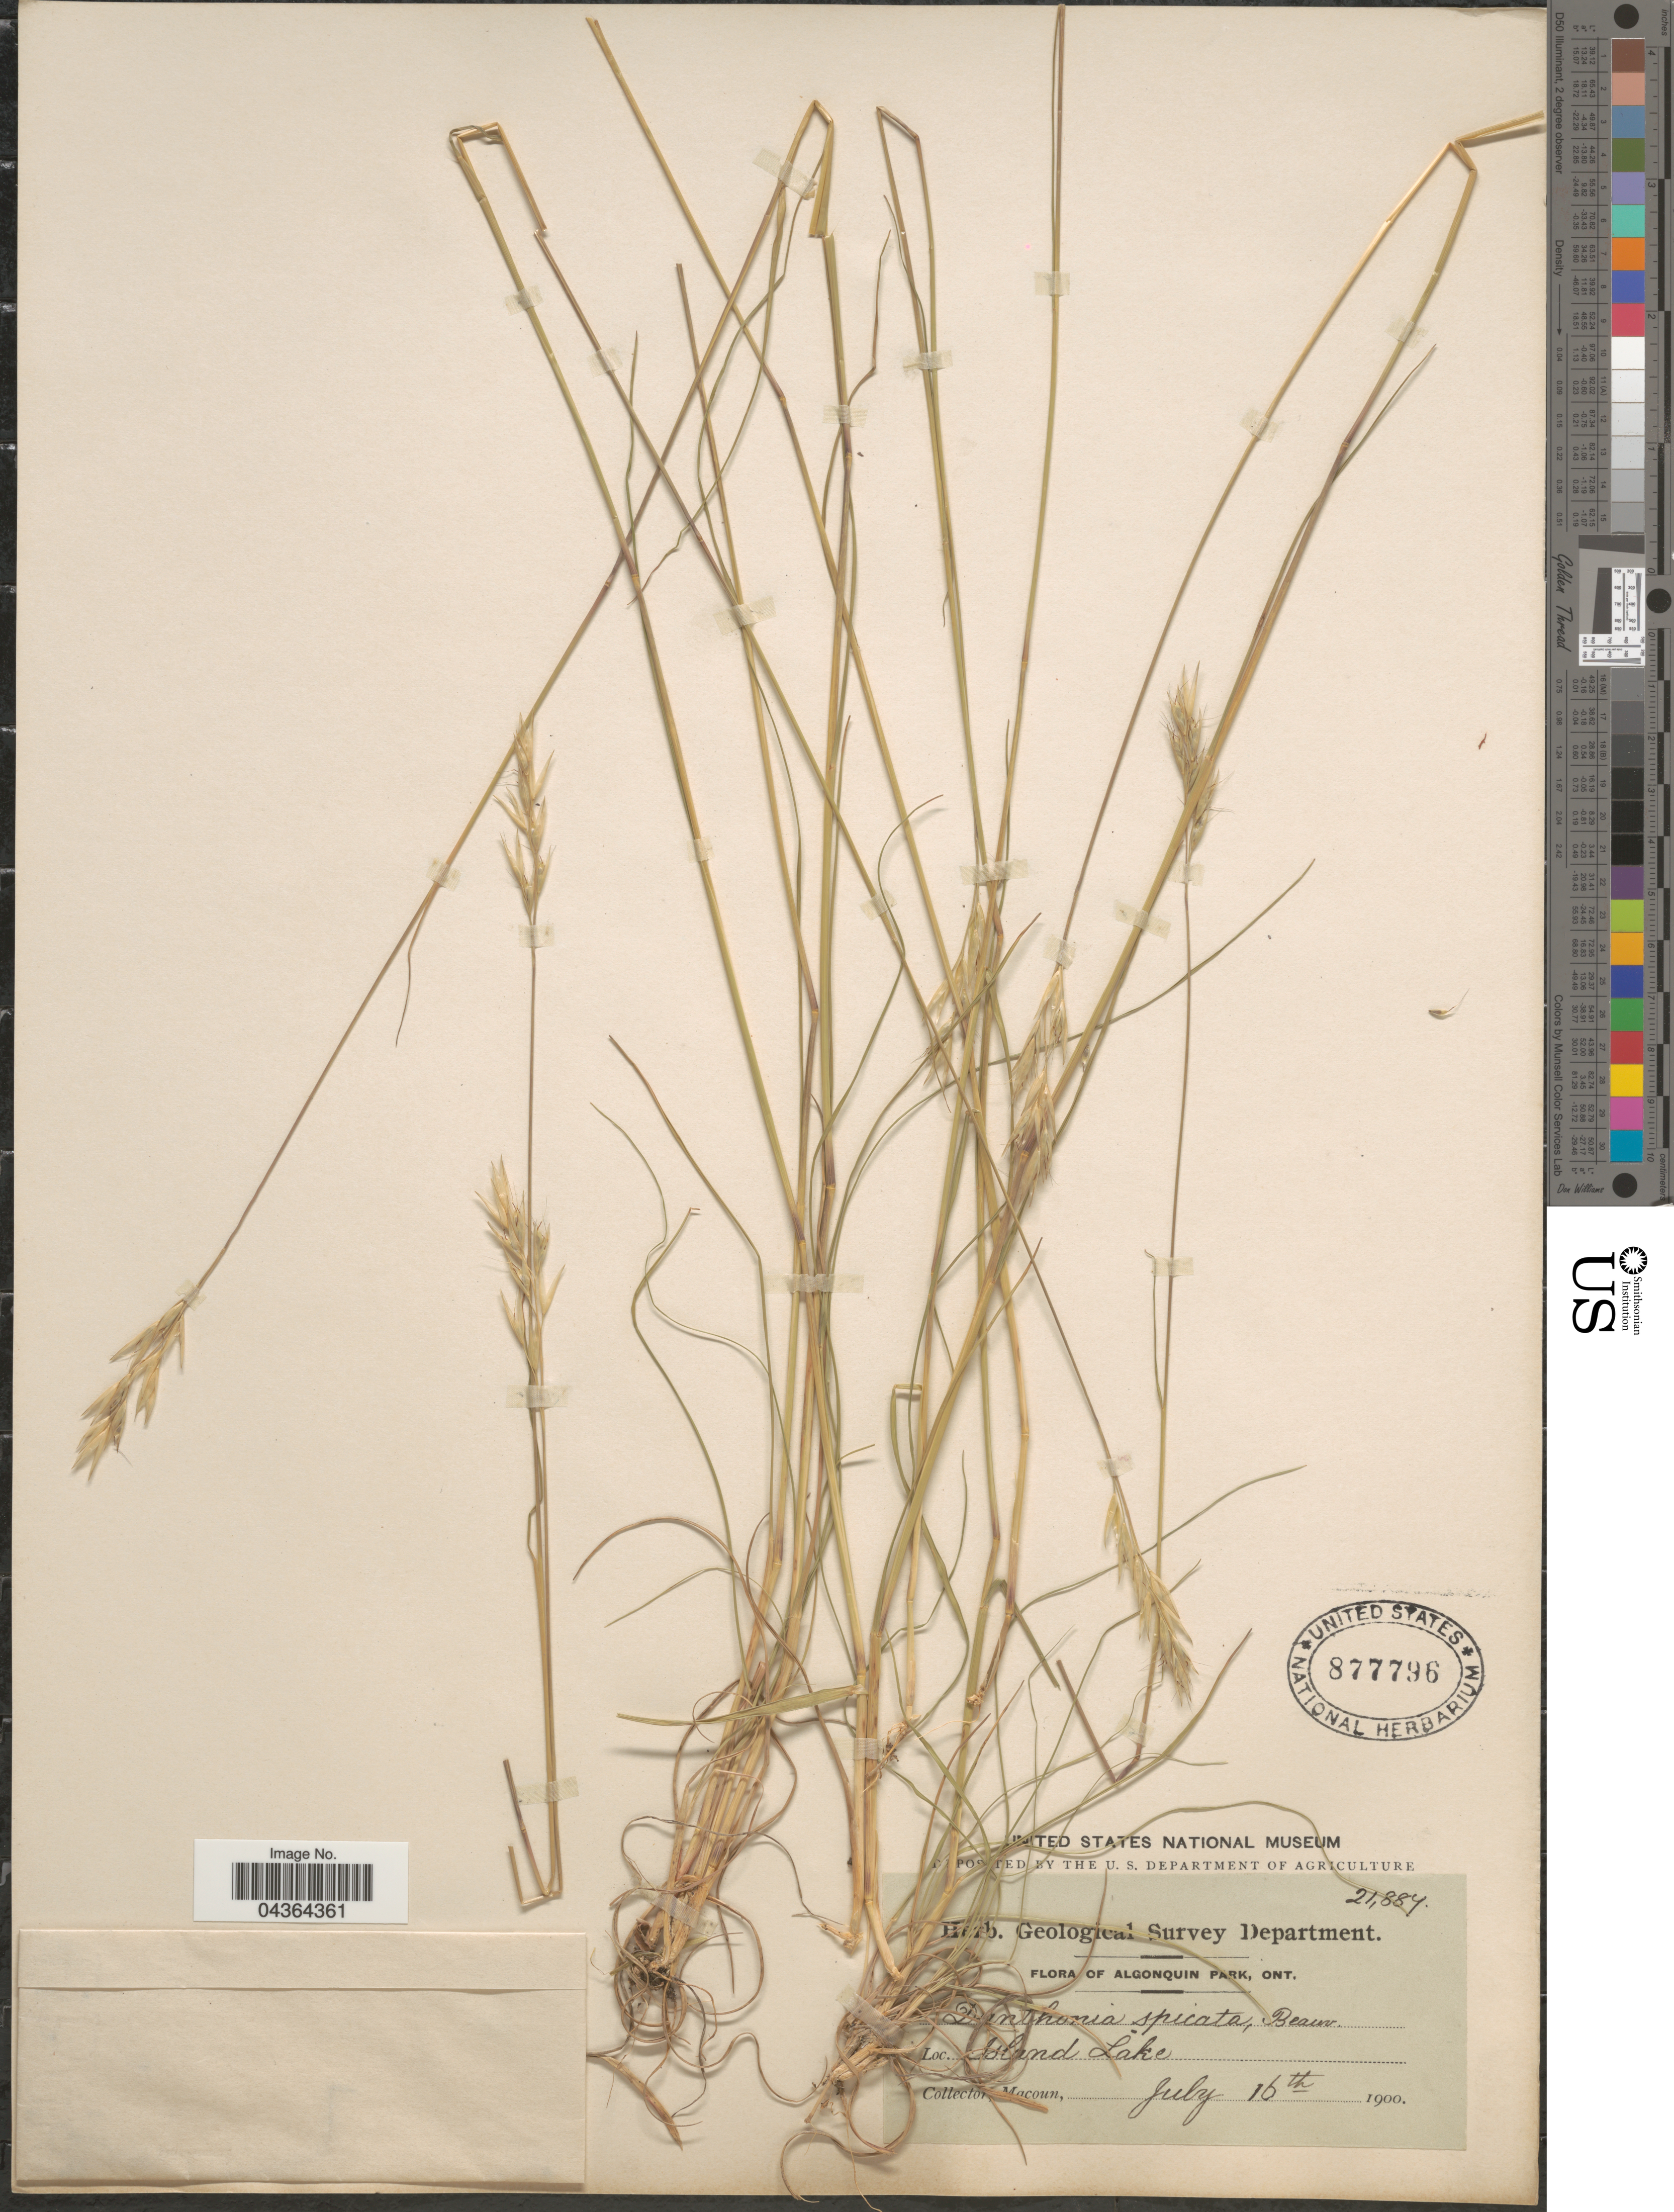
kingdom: Plantae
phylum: Tracheophyta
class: Liliopsida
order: Poales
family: Poaceae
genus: Danthonia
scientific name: Danthonia spicata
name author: (L.) P. Beauv. ex Roem. & Schult.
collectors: -- Macoun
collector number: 21887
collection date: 1900-07-16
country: Canada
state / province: Ontario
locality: Geological Survey Department. Algonquin Park. Island Lake.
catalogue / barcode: US 877796